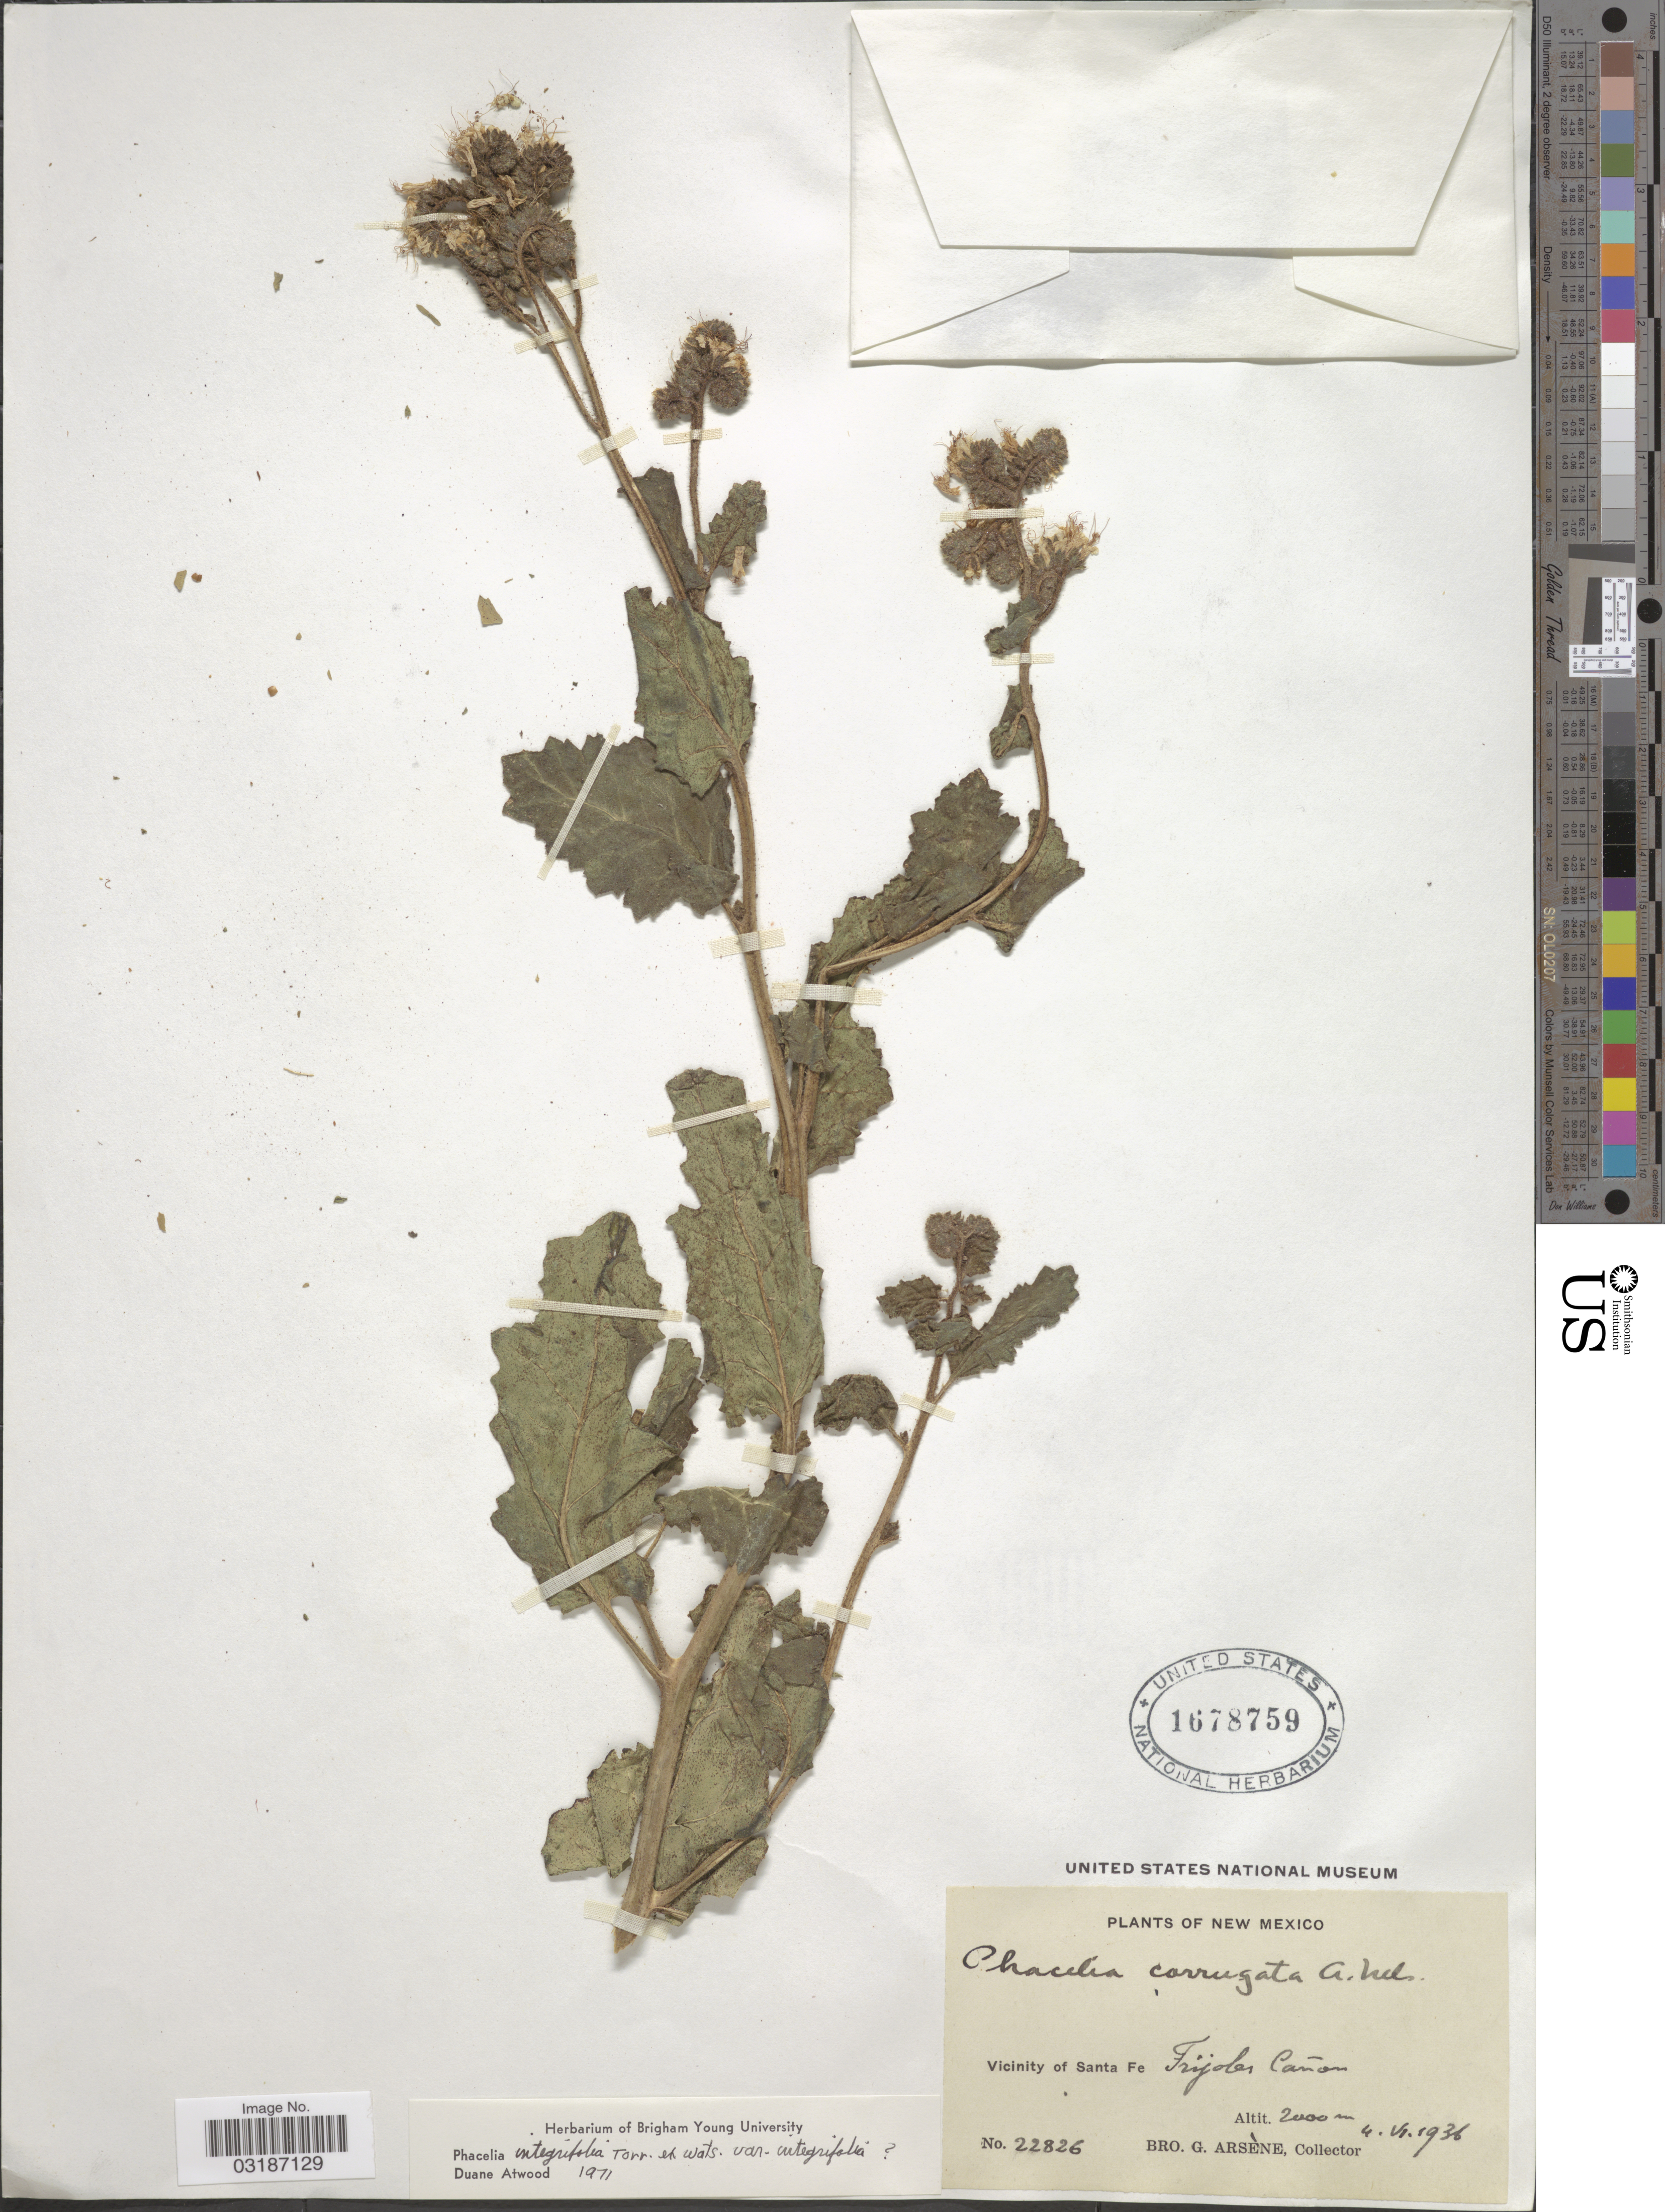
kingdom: Plantae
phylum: Tracheophyta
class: Magnoliopsida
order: Boraginales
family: Hydrophyllaceae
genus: Phacelia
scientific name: Phacelia integrifolia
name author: Torr.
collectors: Bro. G. Arsène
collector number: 22826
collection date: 1936-06-04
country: United States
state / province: New Mexico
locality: Vicinity of Santa Fe Frijoles Cañon.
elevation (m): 2000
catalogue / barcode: US 1678759